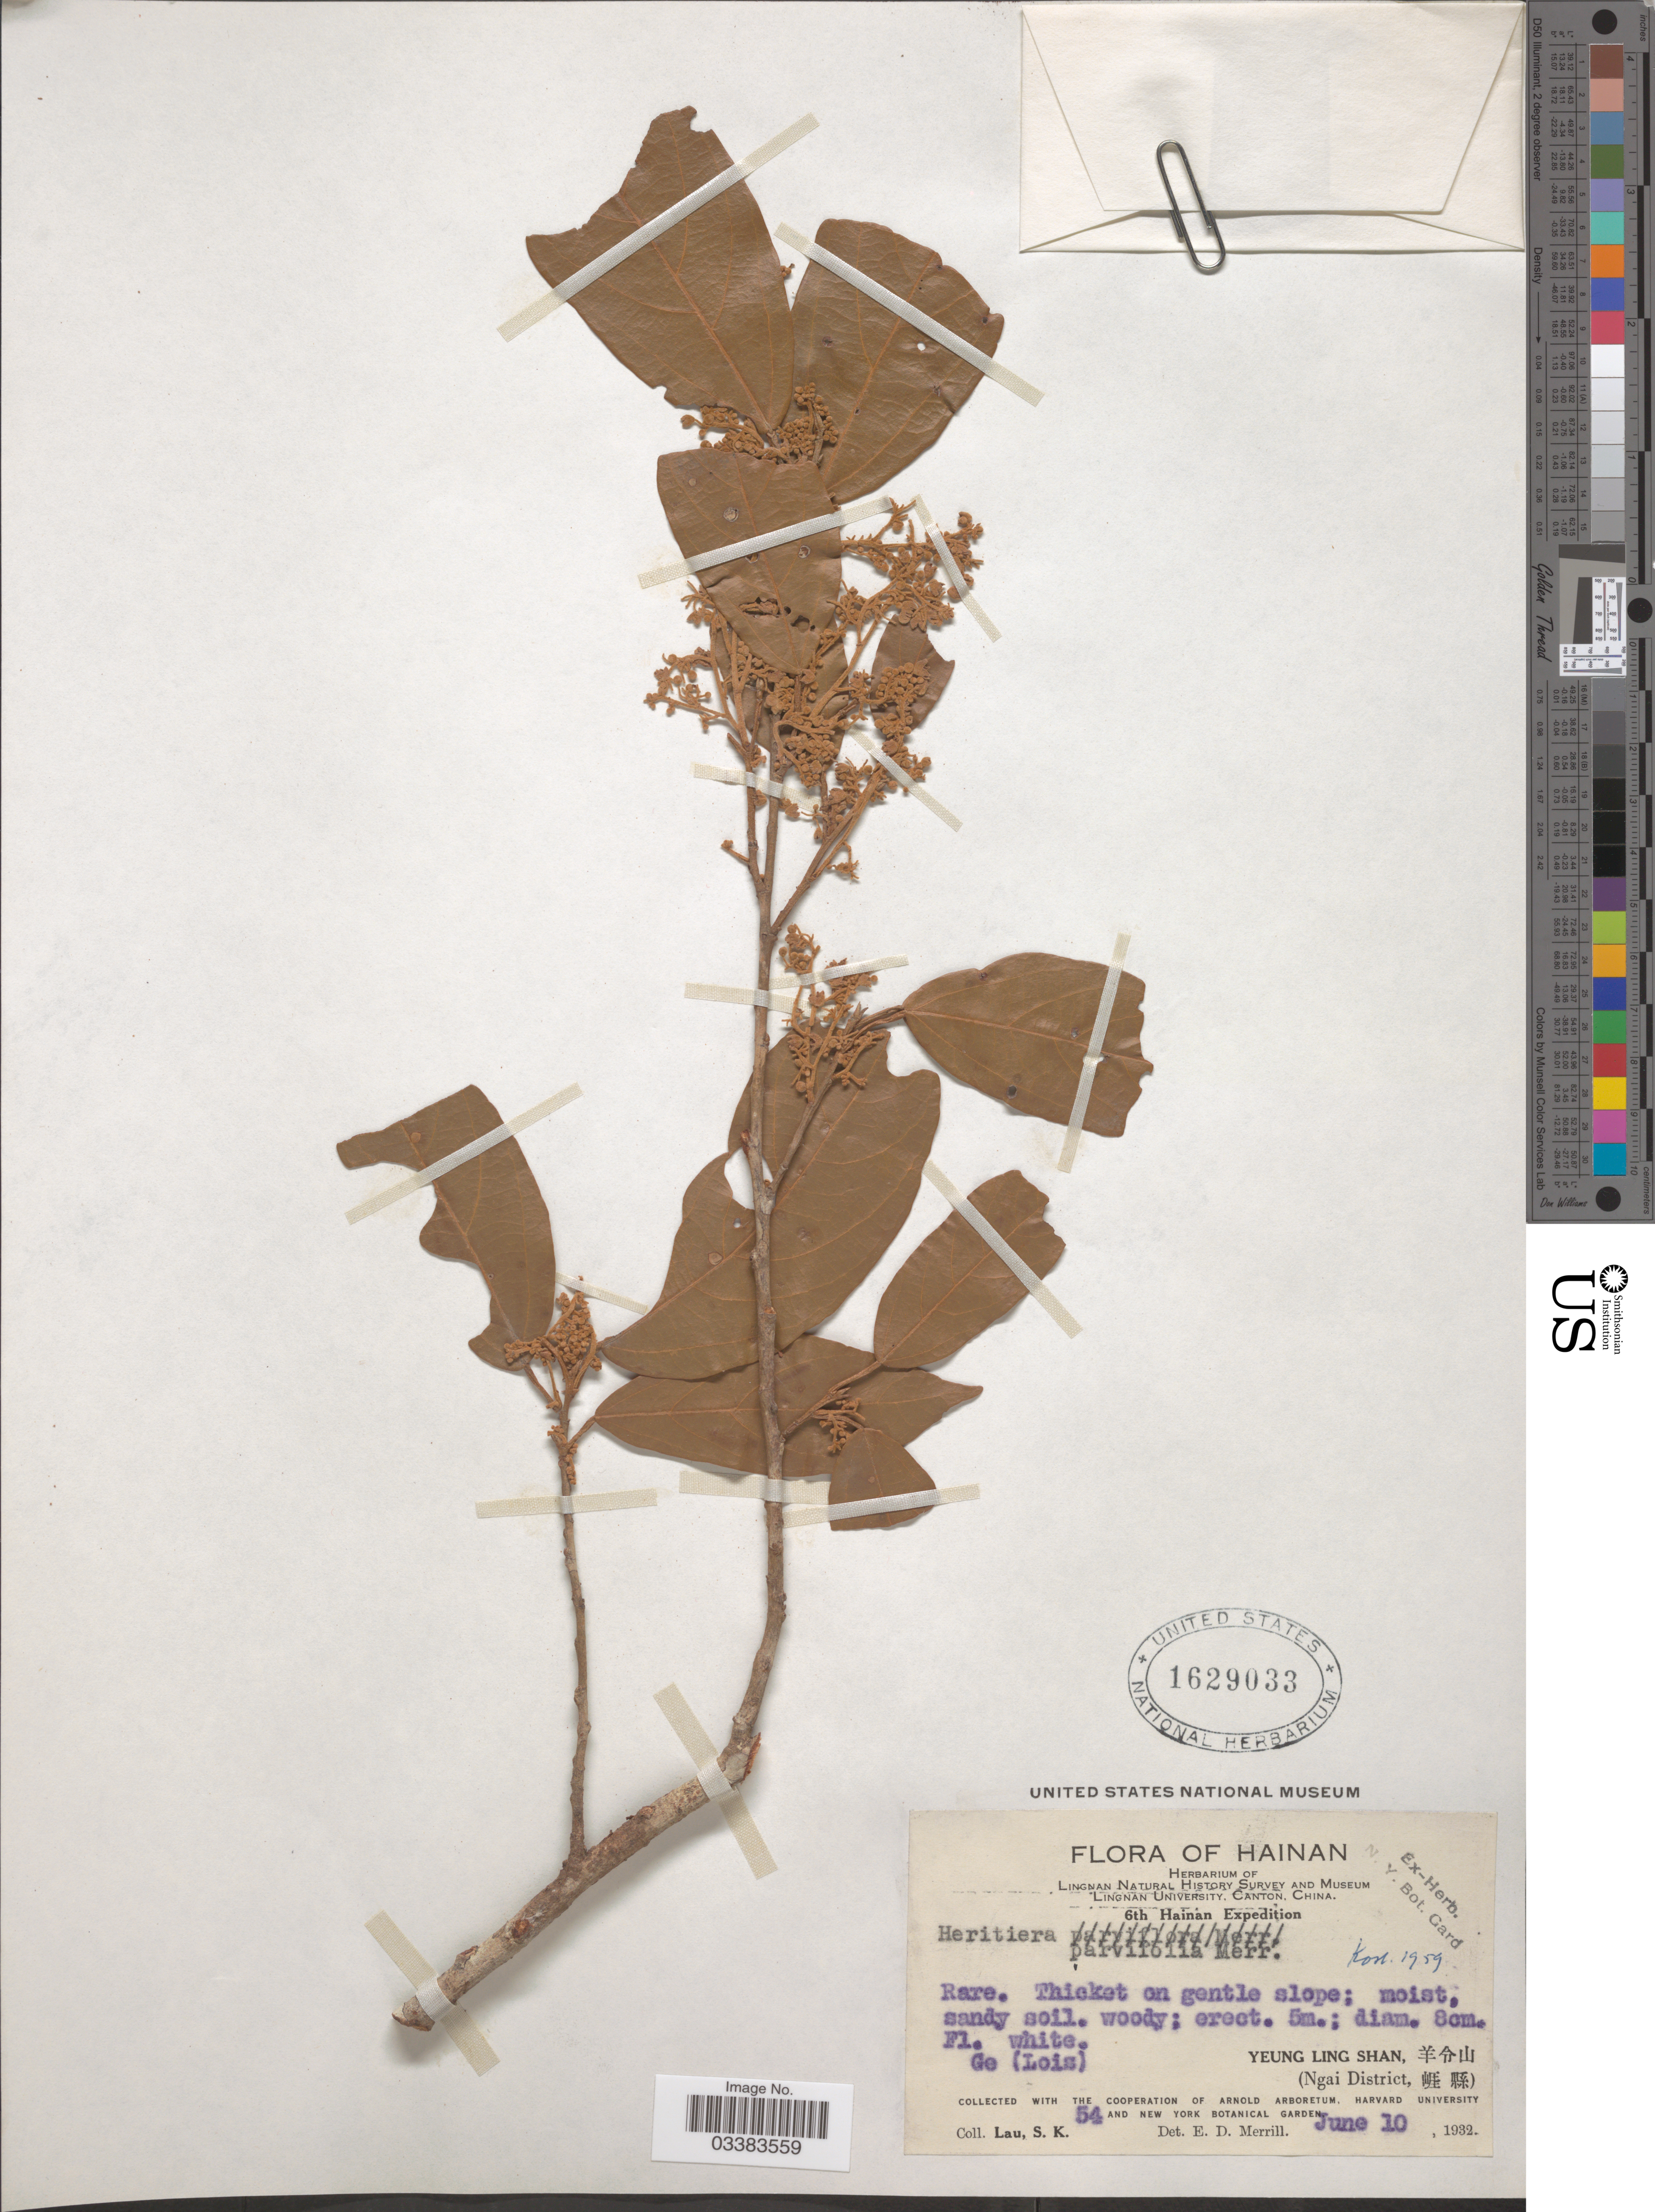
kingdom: Plantae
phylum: Tracheophyta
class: Magnoliopsida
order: Malvales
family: Malvaceae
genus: Heritiera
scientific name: Heritiera parvifolia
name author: Merr.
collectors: S. K. Lau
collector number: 54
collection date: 1932-06-10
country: China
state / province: Hainan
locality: Ge (Lois). [unsure placement] Yeung Ling Shan. (Ngai District).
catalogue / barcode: US 1629033